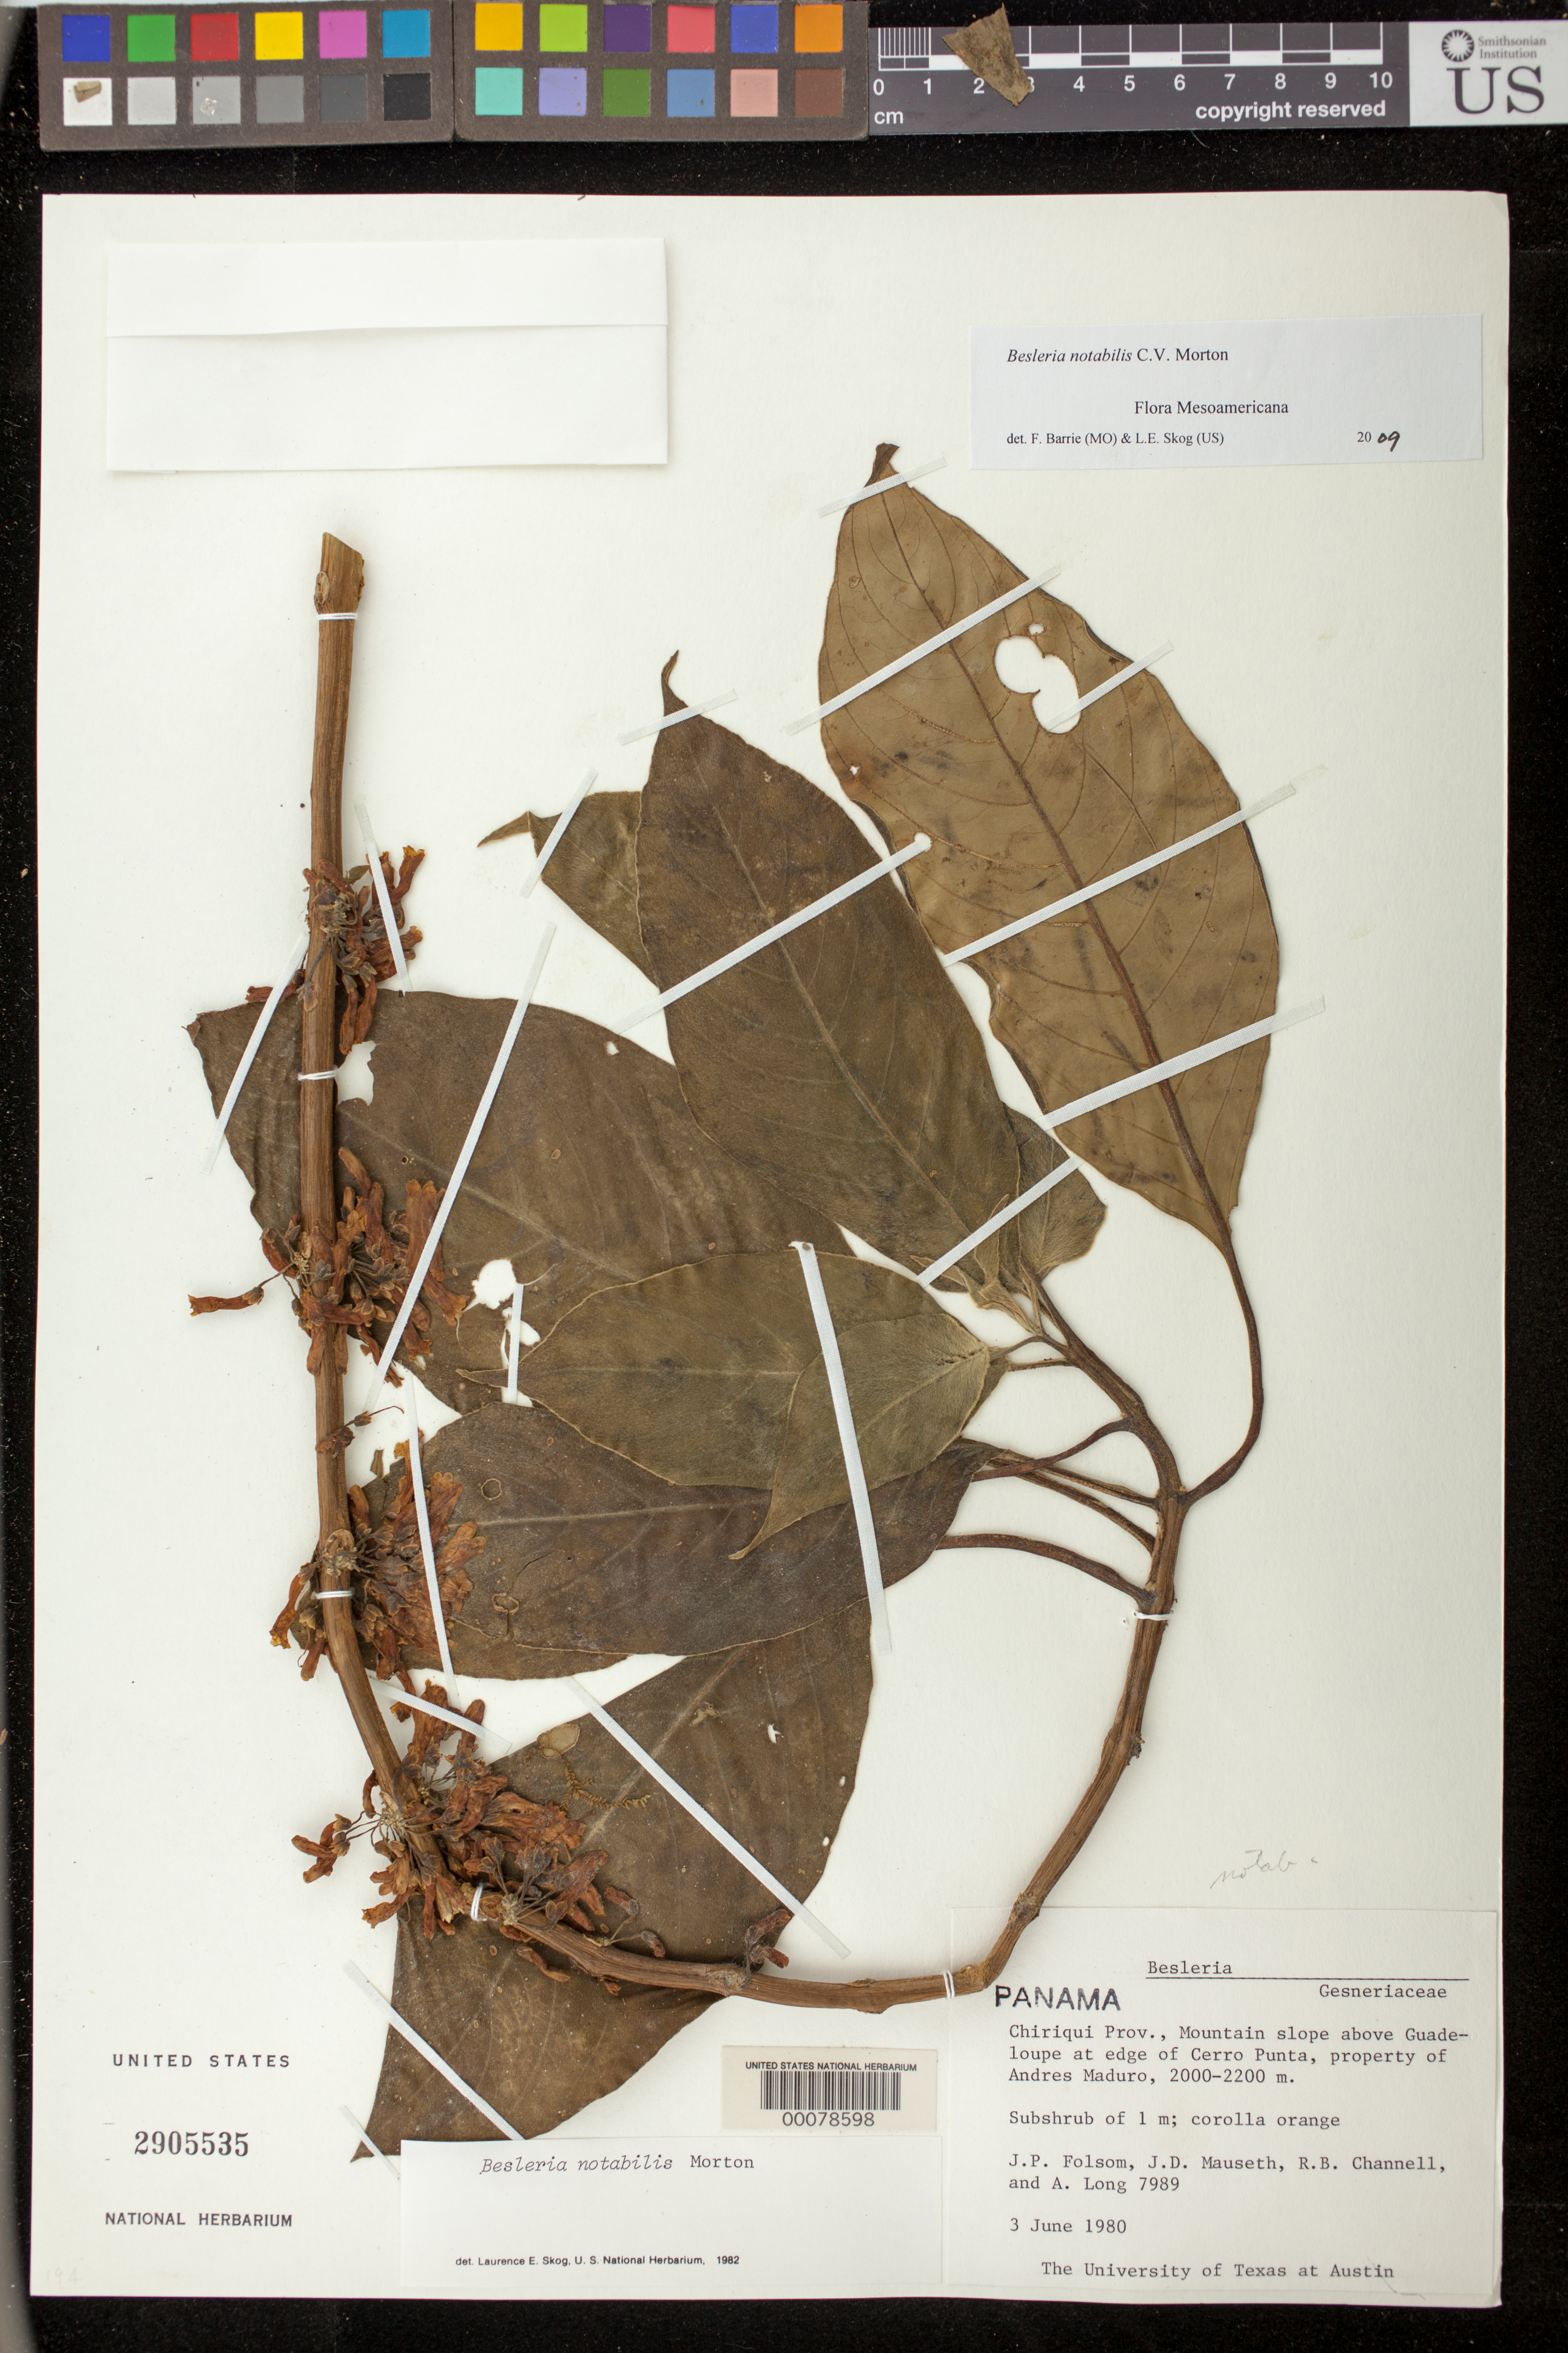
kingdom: Plantae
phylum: Tracheophyta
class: Magnoliopsida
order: Lamiales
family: Gesneriaceae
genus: Besleria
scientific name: Besleria notabilis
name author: C.V. Morton in Standl.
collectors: J. P. Folsom & et al.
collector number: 7989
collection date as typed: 03 Jun 1980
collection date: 1980-06-03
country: Panama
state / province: Chiriquí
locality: Mountain slope above Guadeloupe at edge of Cerro Punta, property of Andres Maduro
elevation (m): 2000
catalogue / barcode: US 2905535